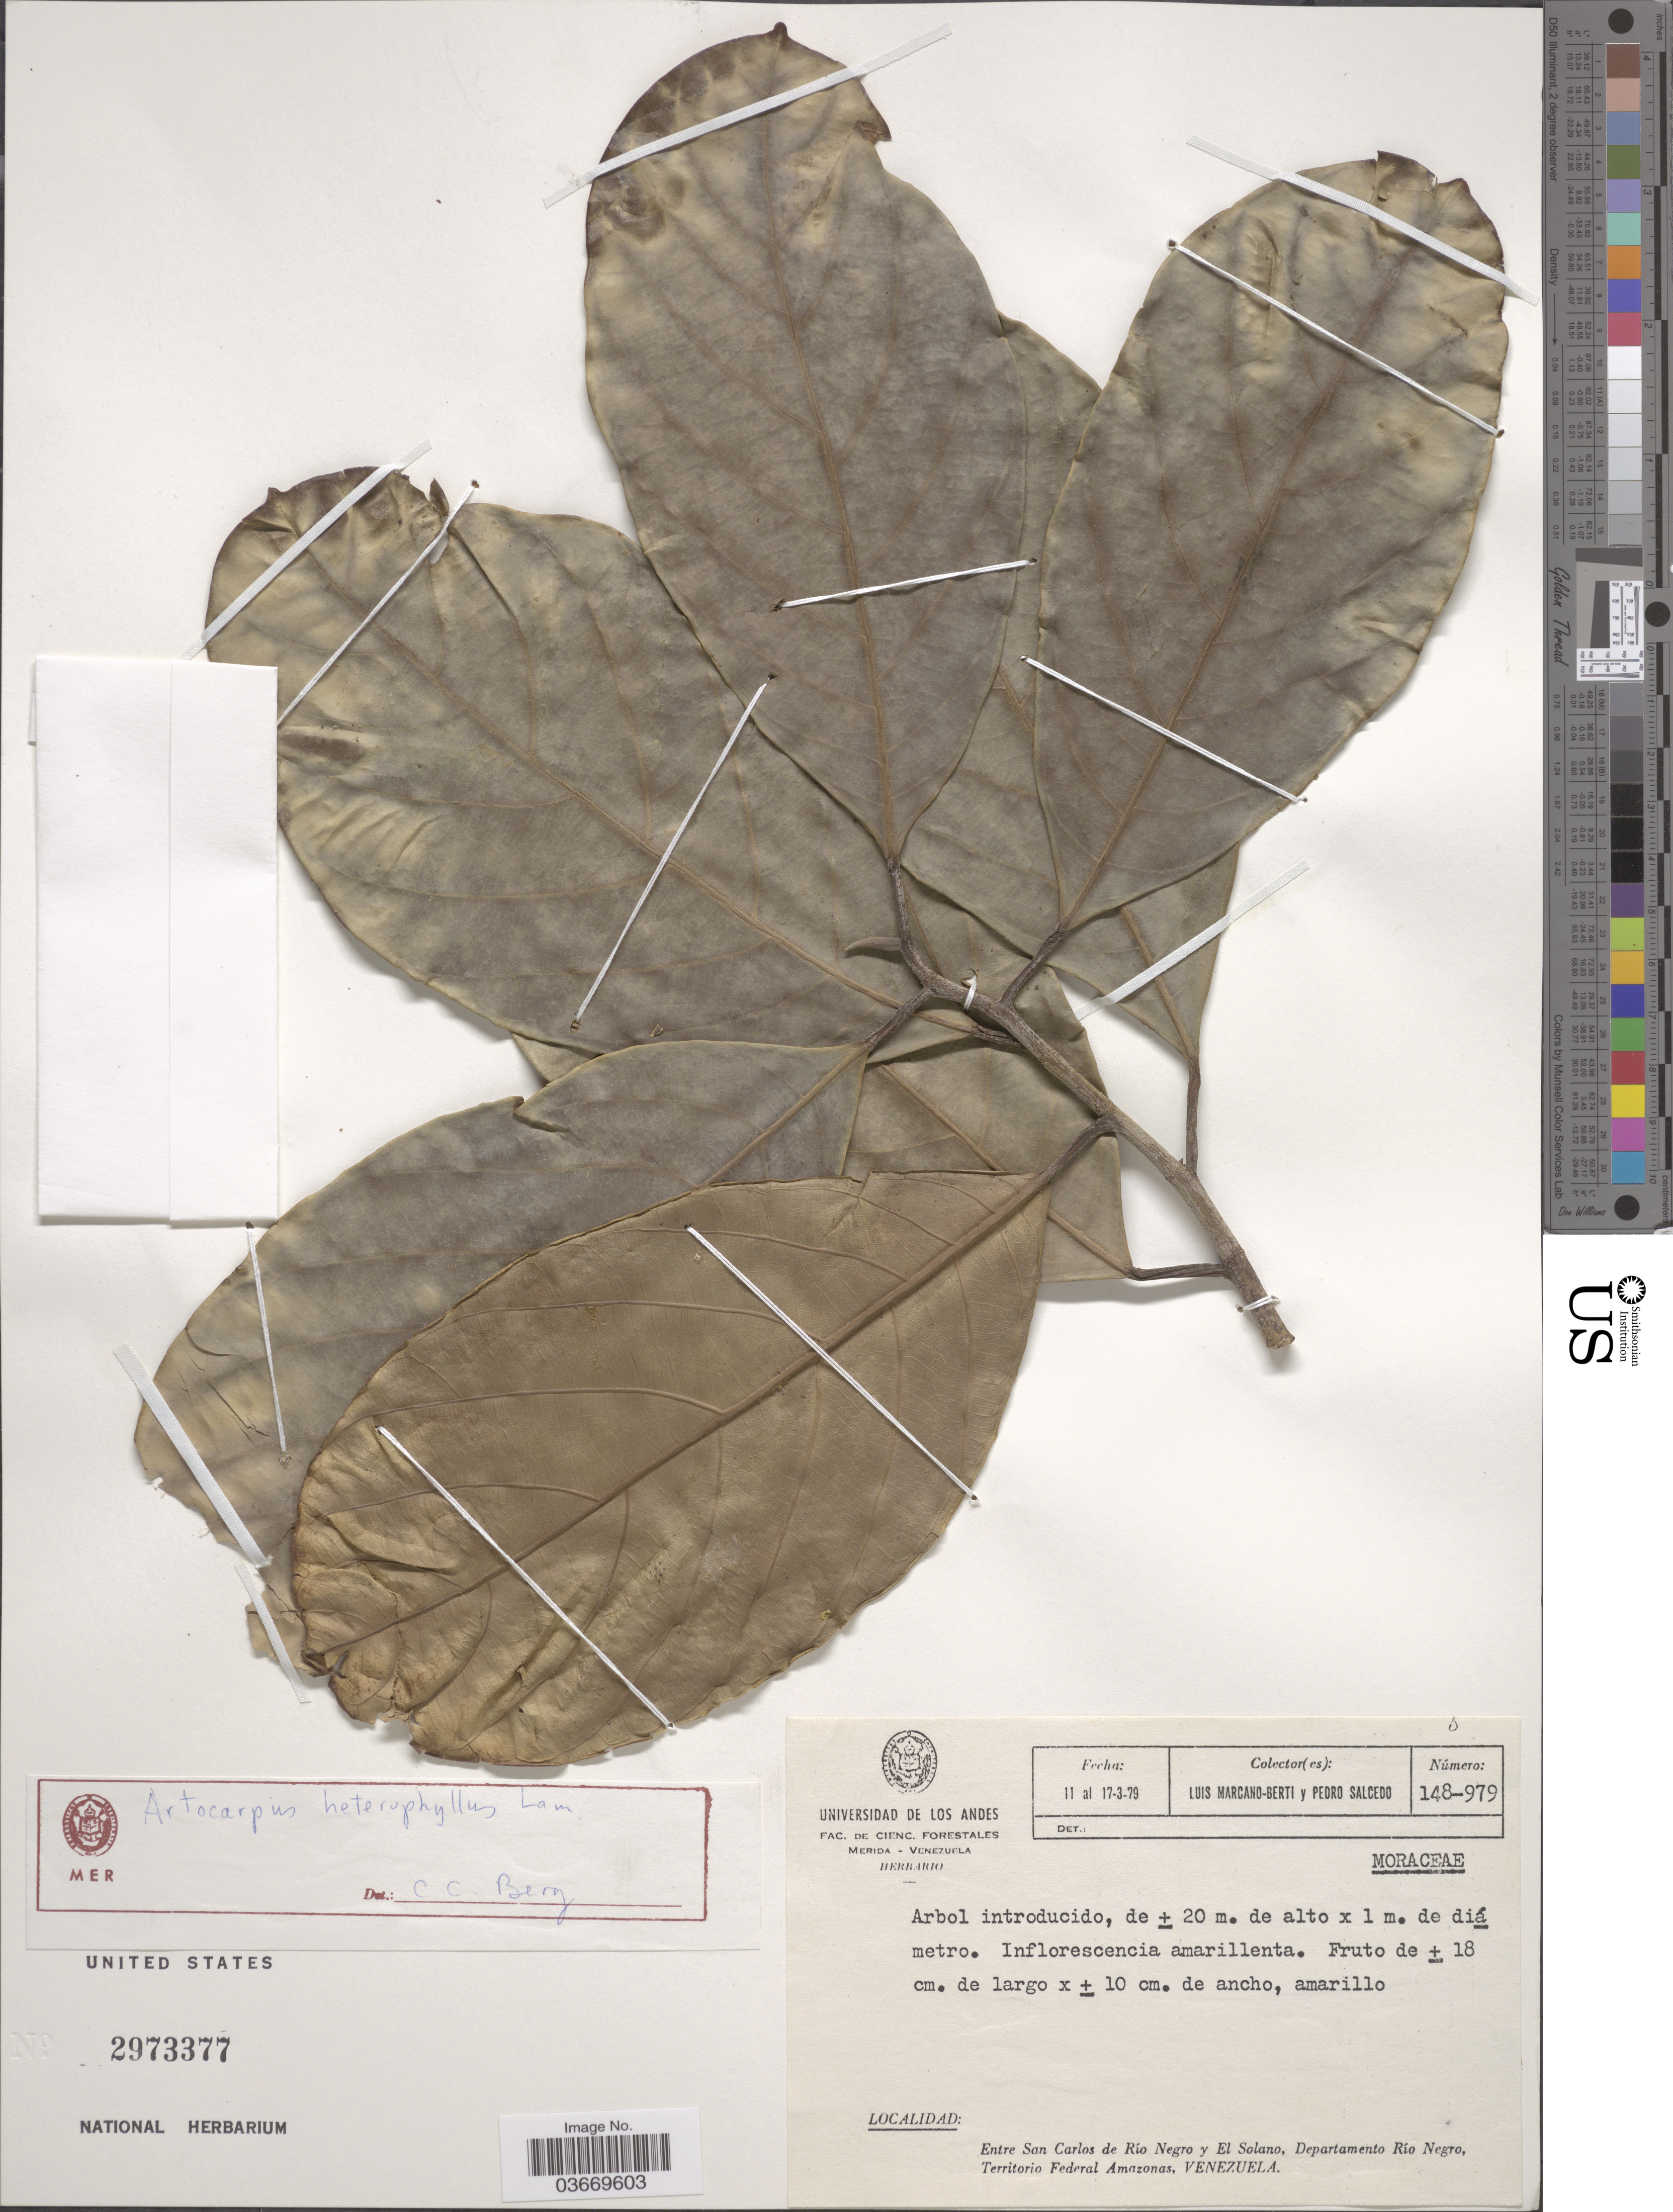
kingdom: Plantae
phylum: Tracheophyta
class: Magnoliopsida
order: Rosales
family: Moraceae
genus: Artocarpus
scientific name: Artocarpus heterophyllus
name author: Lam.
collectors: L. Marcano-Berti & P. Salcedo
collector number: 148979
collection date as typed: Transcribed d/m/y: 11/3/79 to 17/3/79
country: Venezuela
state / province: Amazonas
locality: Entre San Carlos de Río Negro y El Solano, Departamento Río Negro, Territorio Federal Amazonas, Venezuela.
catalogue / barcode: US 2973377